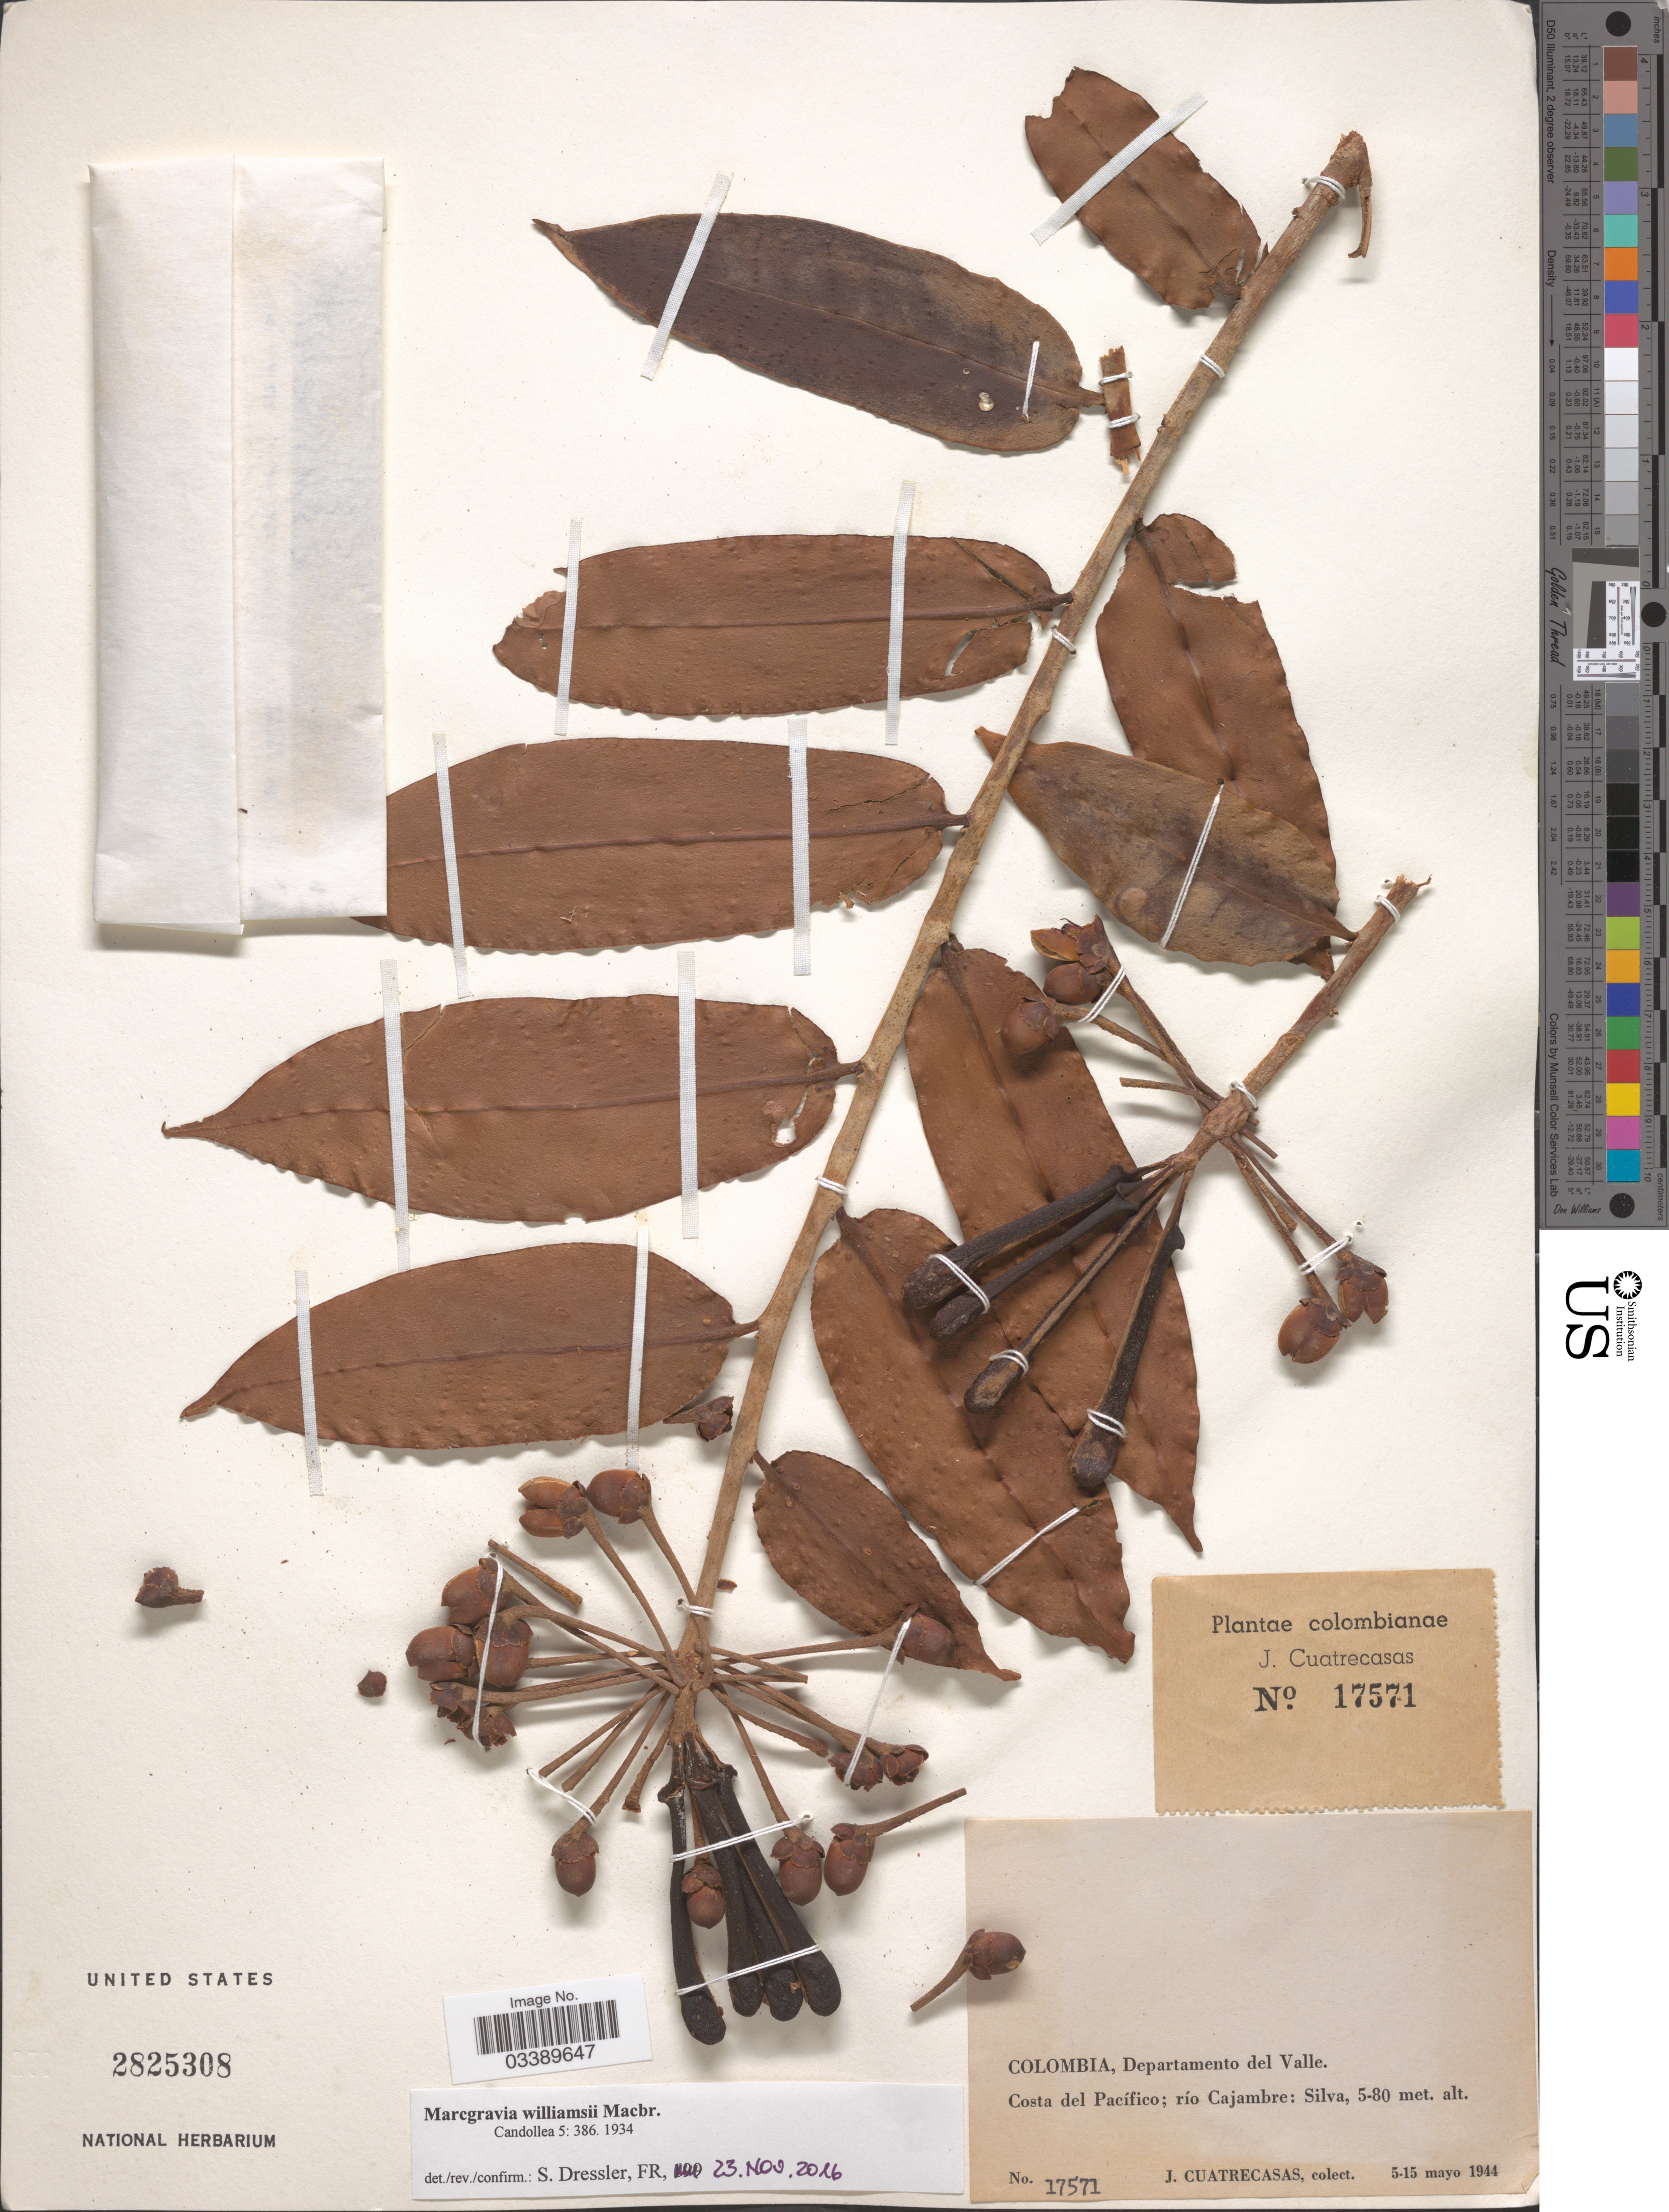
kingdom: Plantae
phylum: Tracheophyta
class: Magnoliopsida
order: Ericales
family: Marcgraviaceae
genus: Marcgravia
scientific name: Marcgravia williamsii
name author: J.F. Macbr.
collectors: J. Cuatrecasas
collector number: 17571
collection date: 1944-05-05/1944-05-15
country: Colombia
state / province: Valle del Cauca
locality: Departamento del Valle. Costa del Pacífico; río Cajambre: Silva.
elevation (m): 5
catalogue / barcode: US 2825308